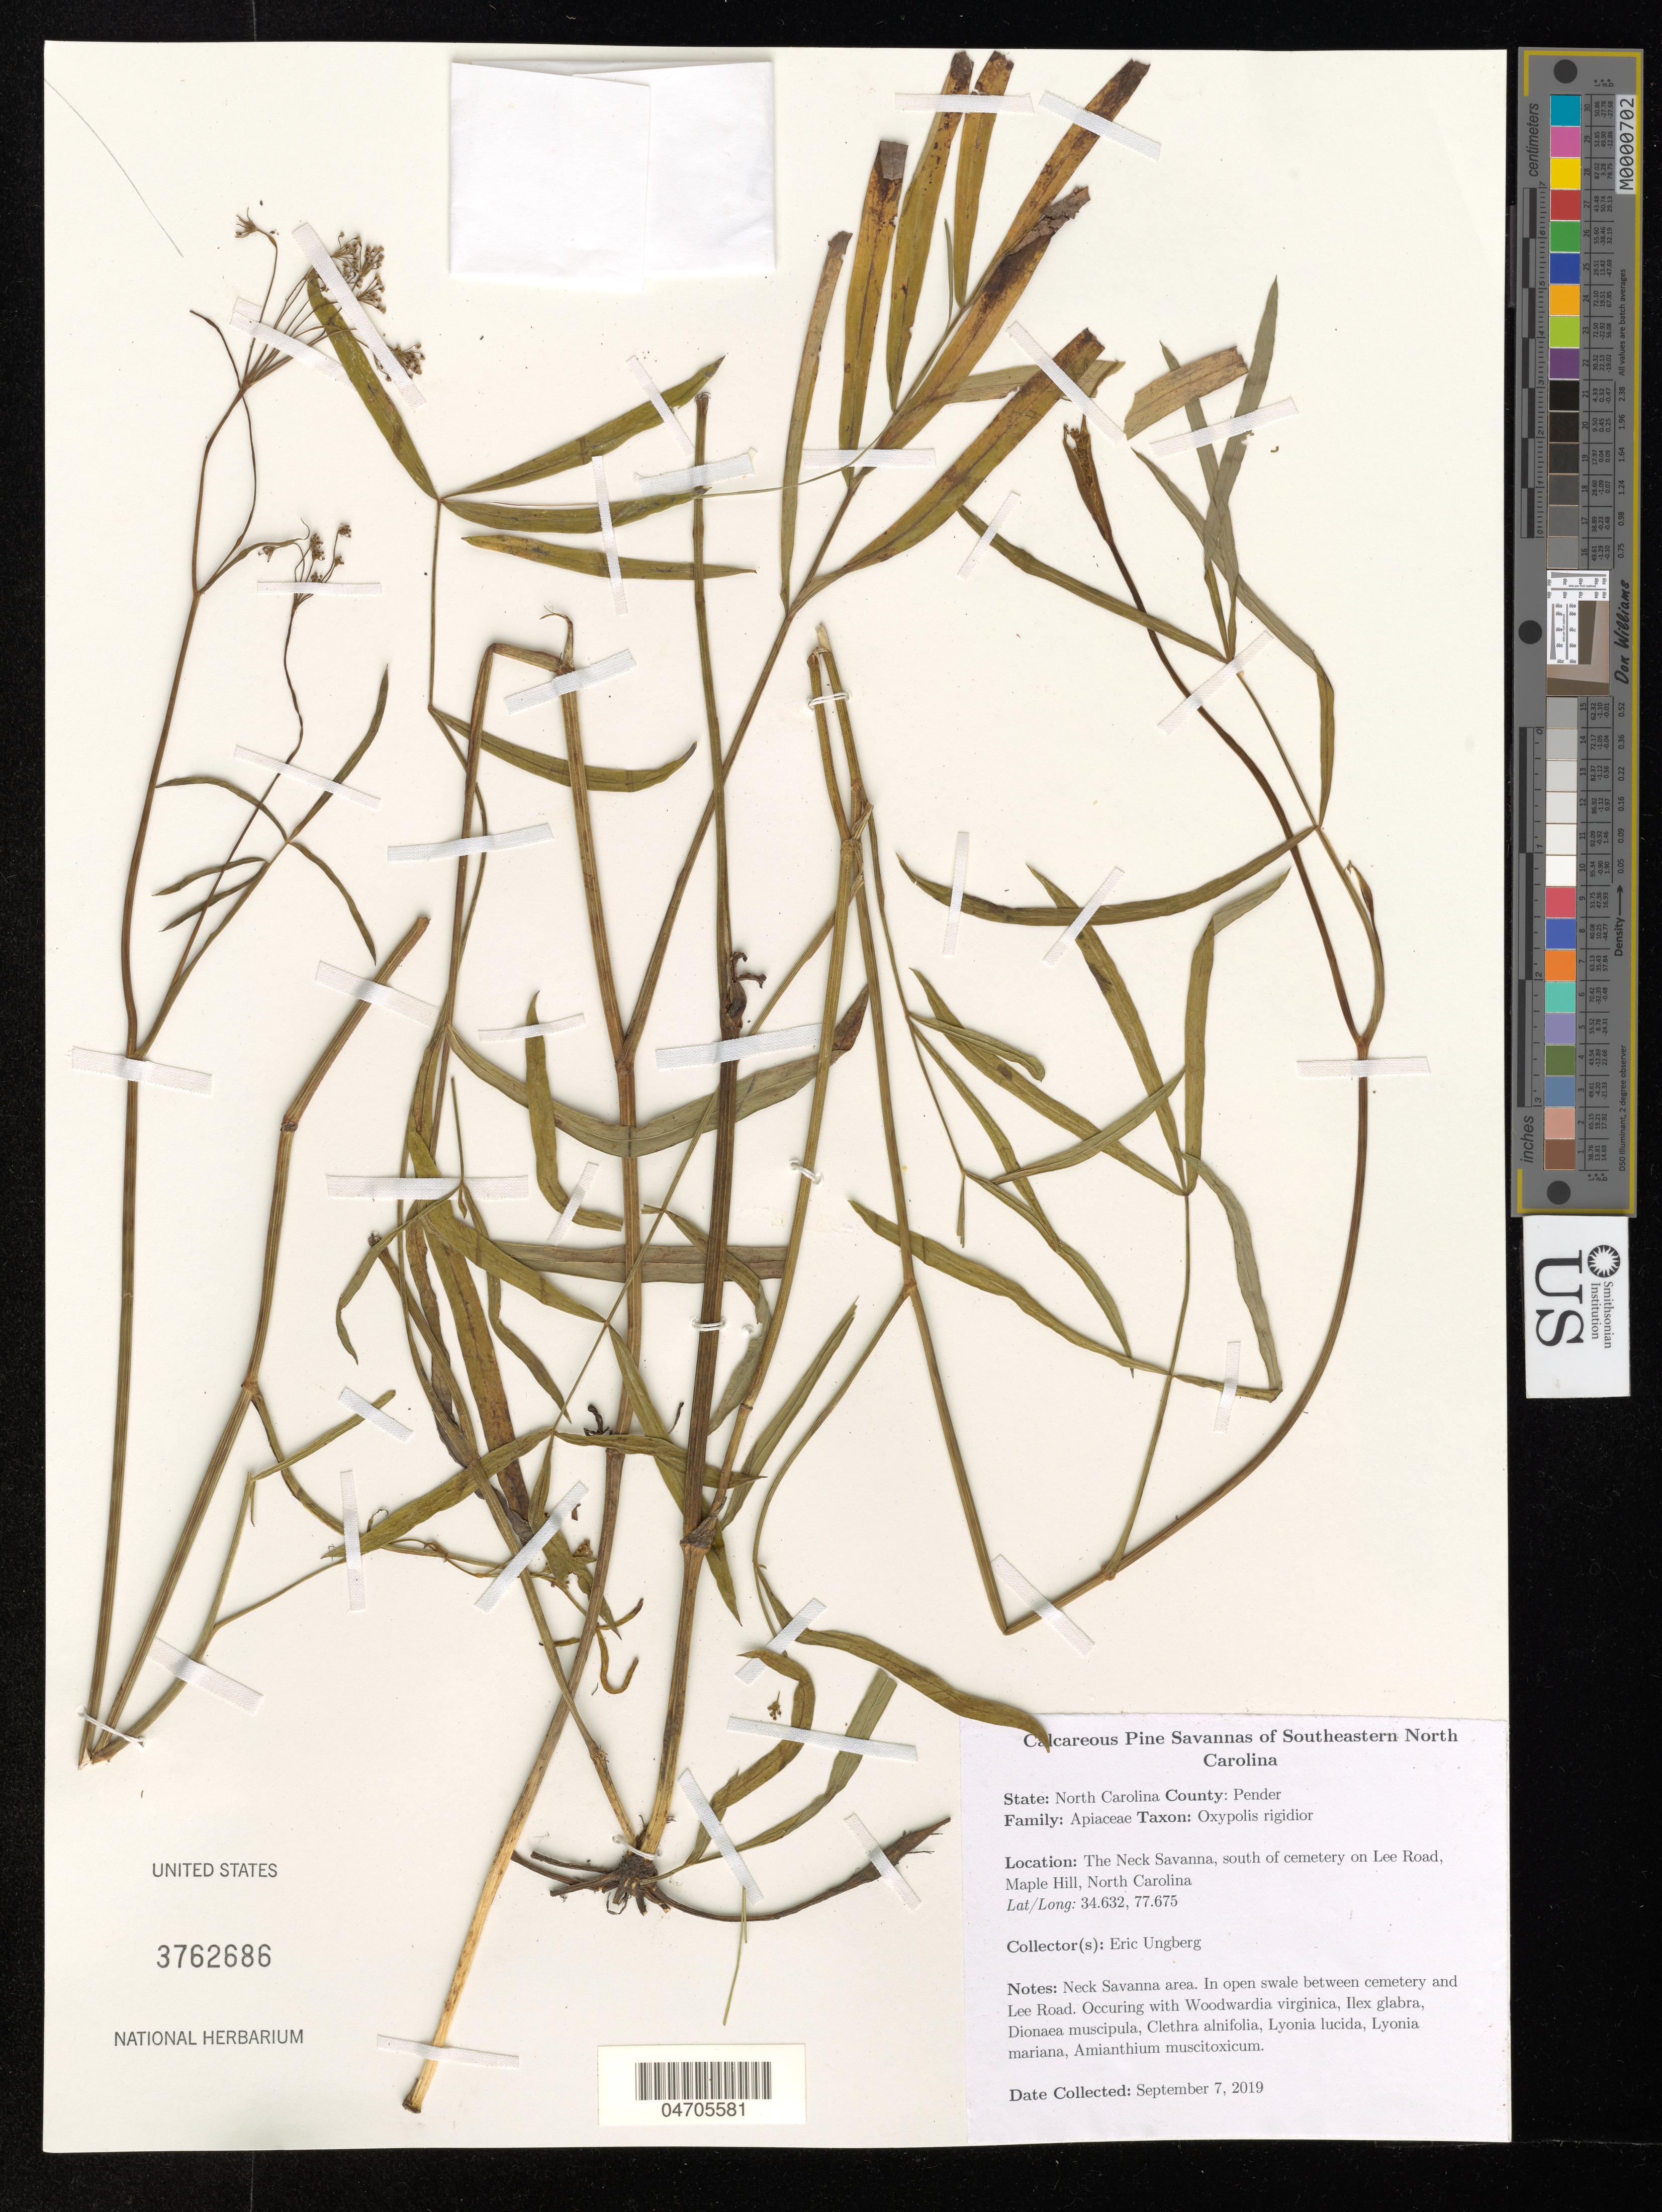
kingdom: Plantae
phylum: Tracheophyta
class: Magnoliopsida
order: Apiales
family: Apiaceae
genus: Oxypolis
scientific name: Oxypolis rigidior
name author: (L.) Raf.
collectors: E. Ungberg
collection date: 2019-09-07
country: United States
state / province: North Carolina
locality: Calcareous Pine Savannas of Southeastern North Carolina. County: Pender. The Neck Savanna, south of cemetery on Lee Road, Maple Hill. Neck Savanna area. In open swale between cemetery and Lee Road.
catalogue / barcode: US 3762686